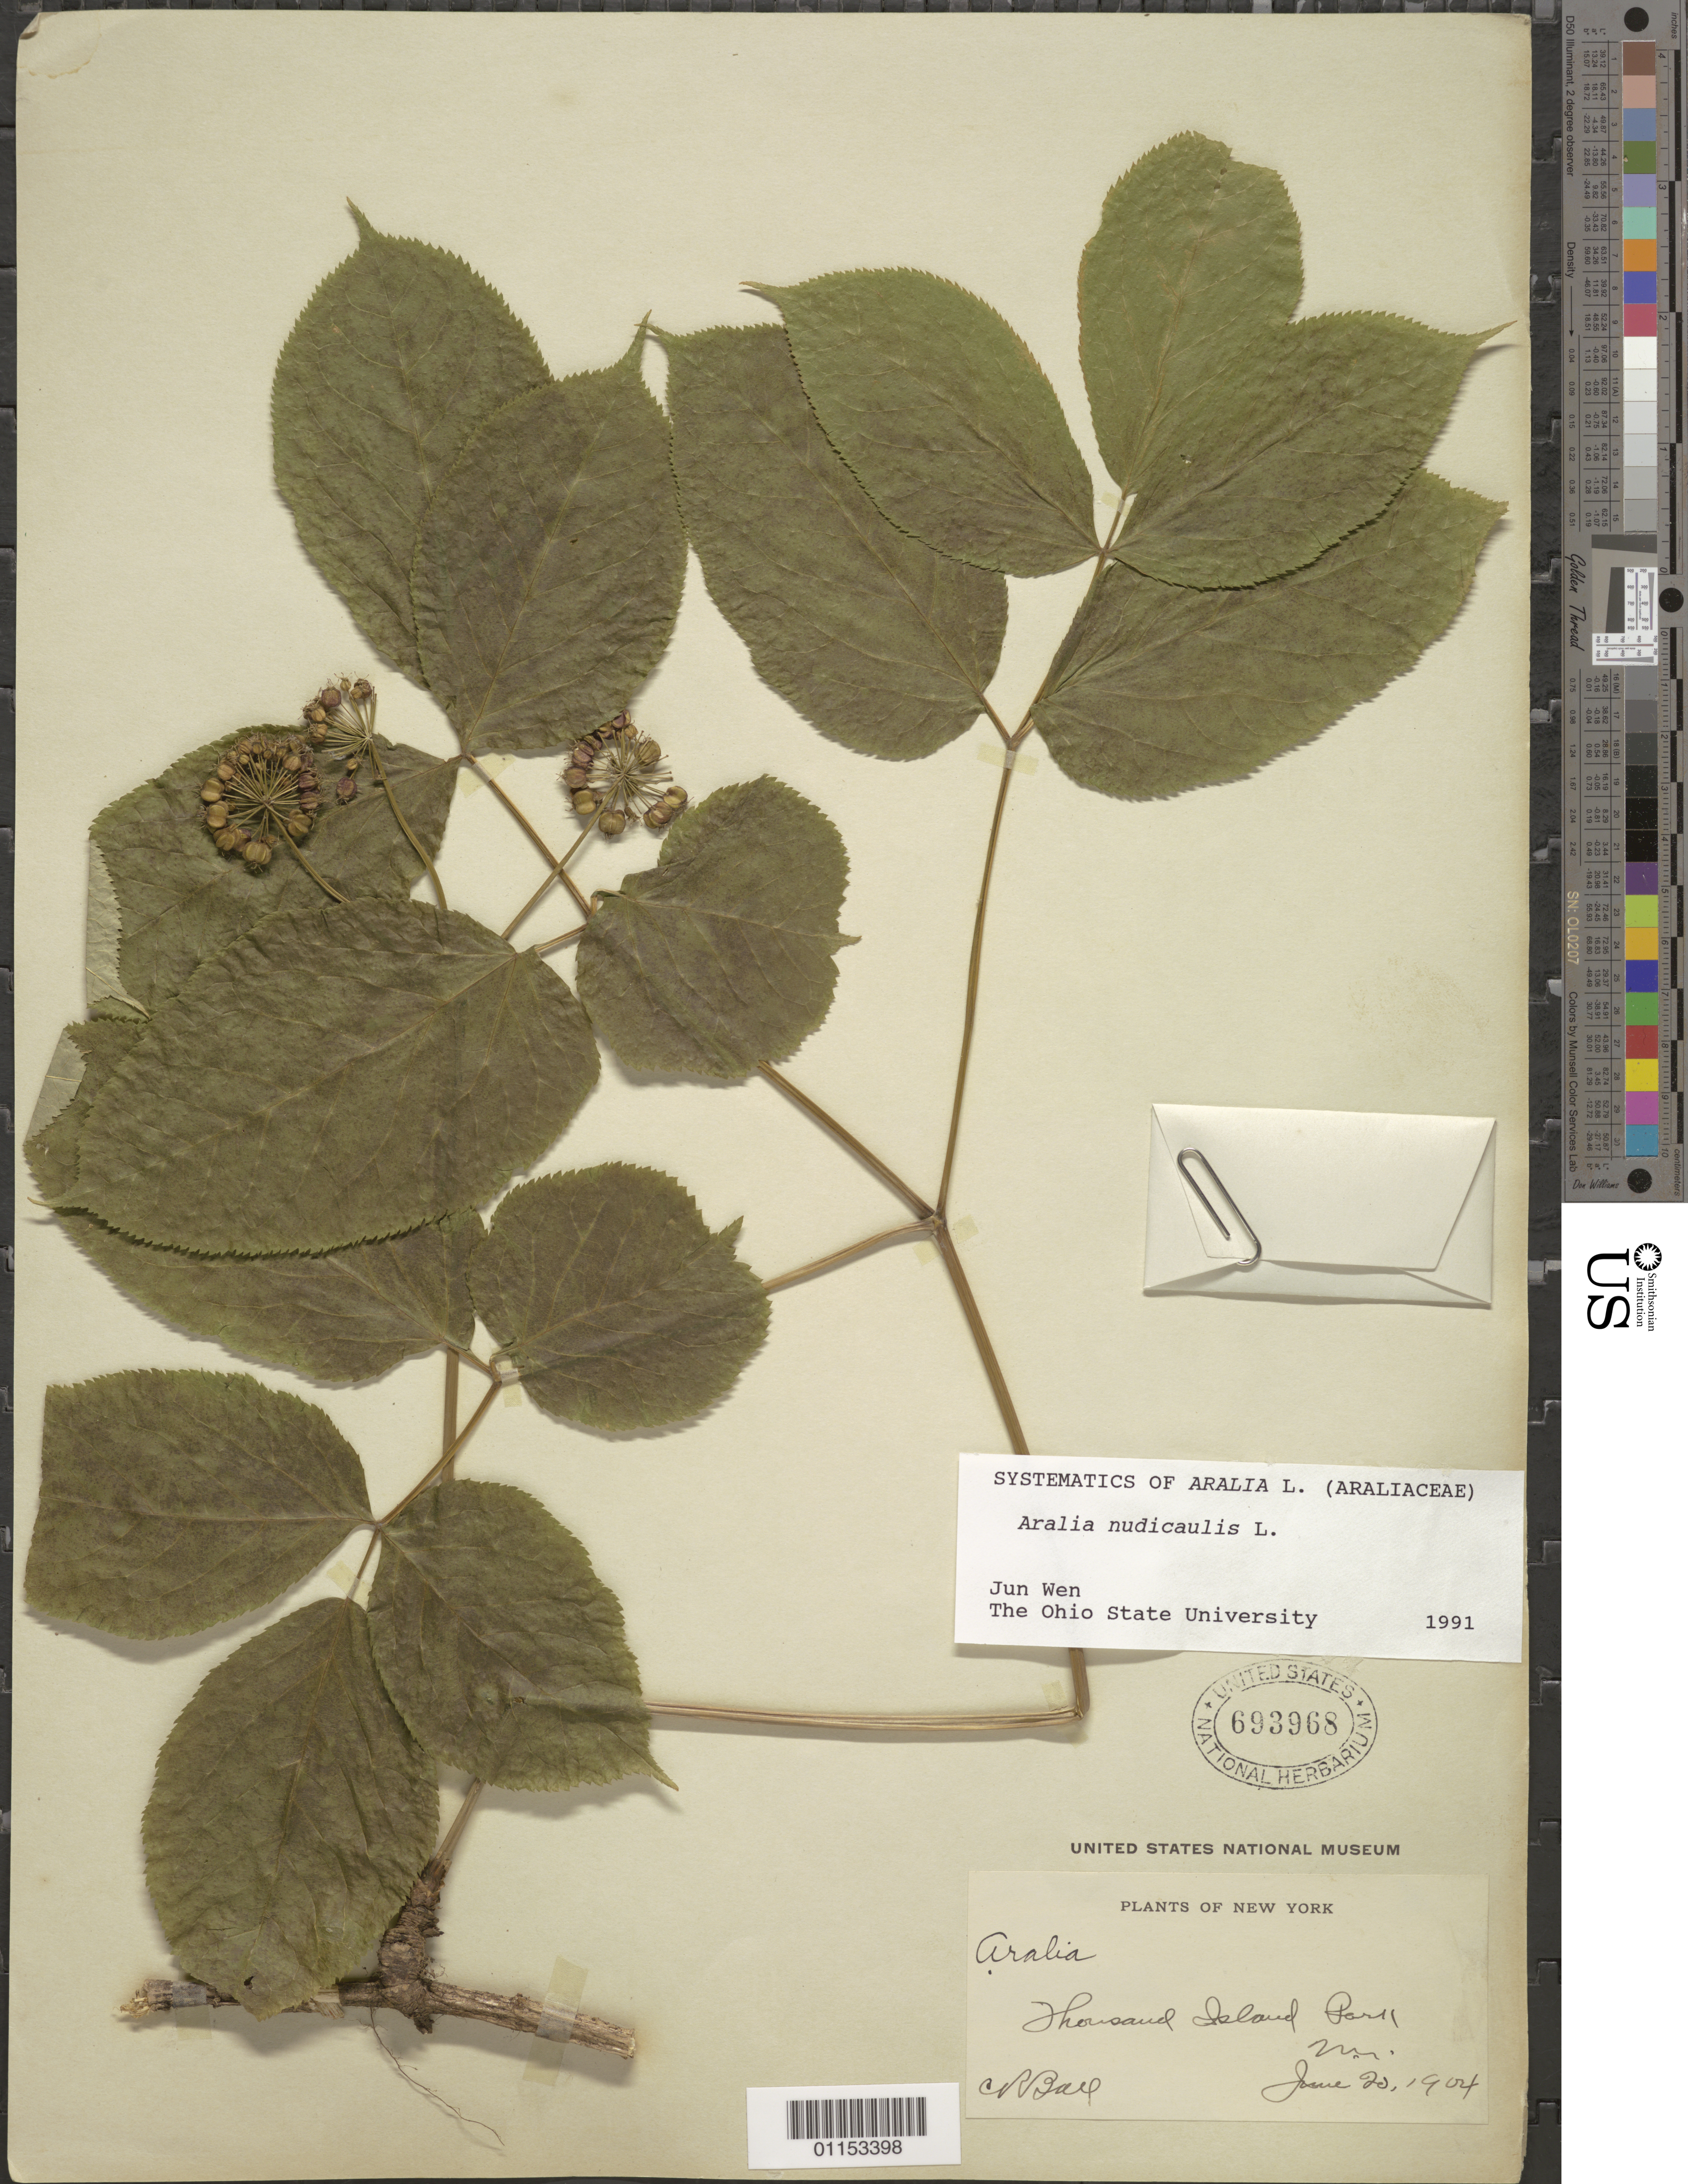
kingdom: Plantae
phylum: Tracheophyta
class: Magnoliopsida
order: Apiales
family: Araliaceae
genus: Aralia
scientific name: Aralia nudicaulis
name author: L.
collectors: R. Bax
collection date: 1904-06-20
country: United States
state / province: New York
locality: Thousand Island Park.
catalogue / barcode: US 693968